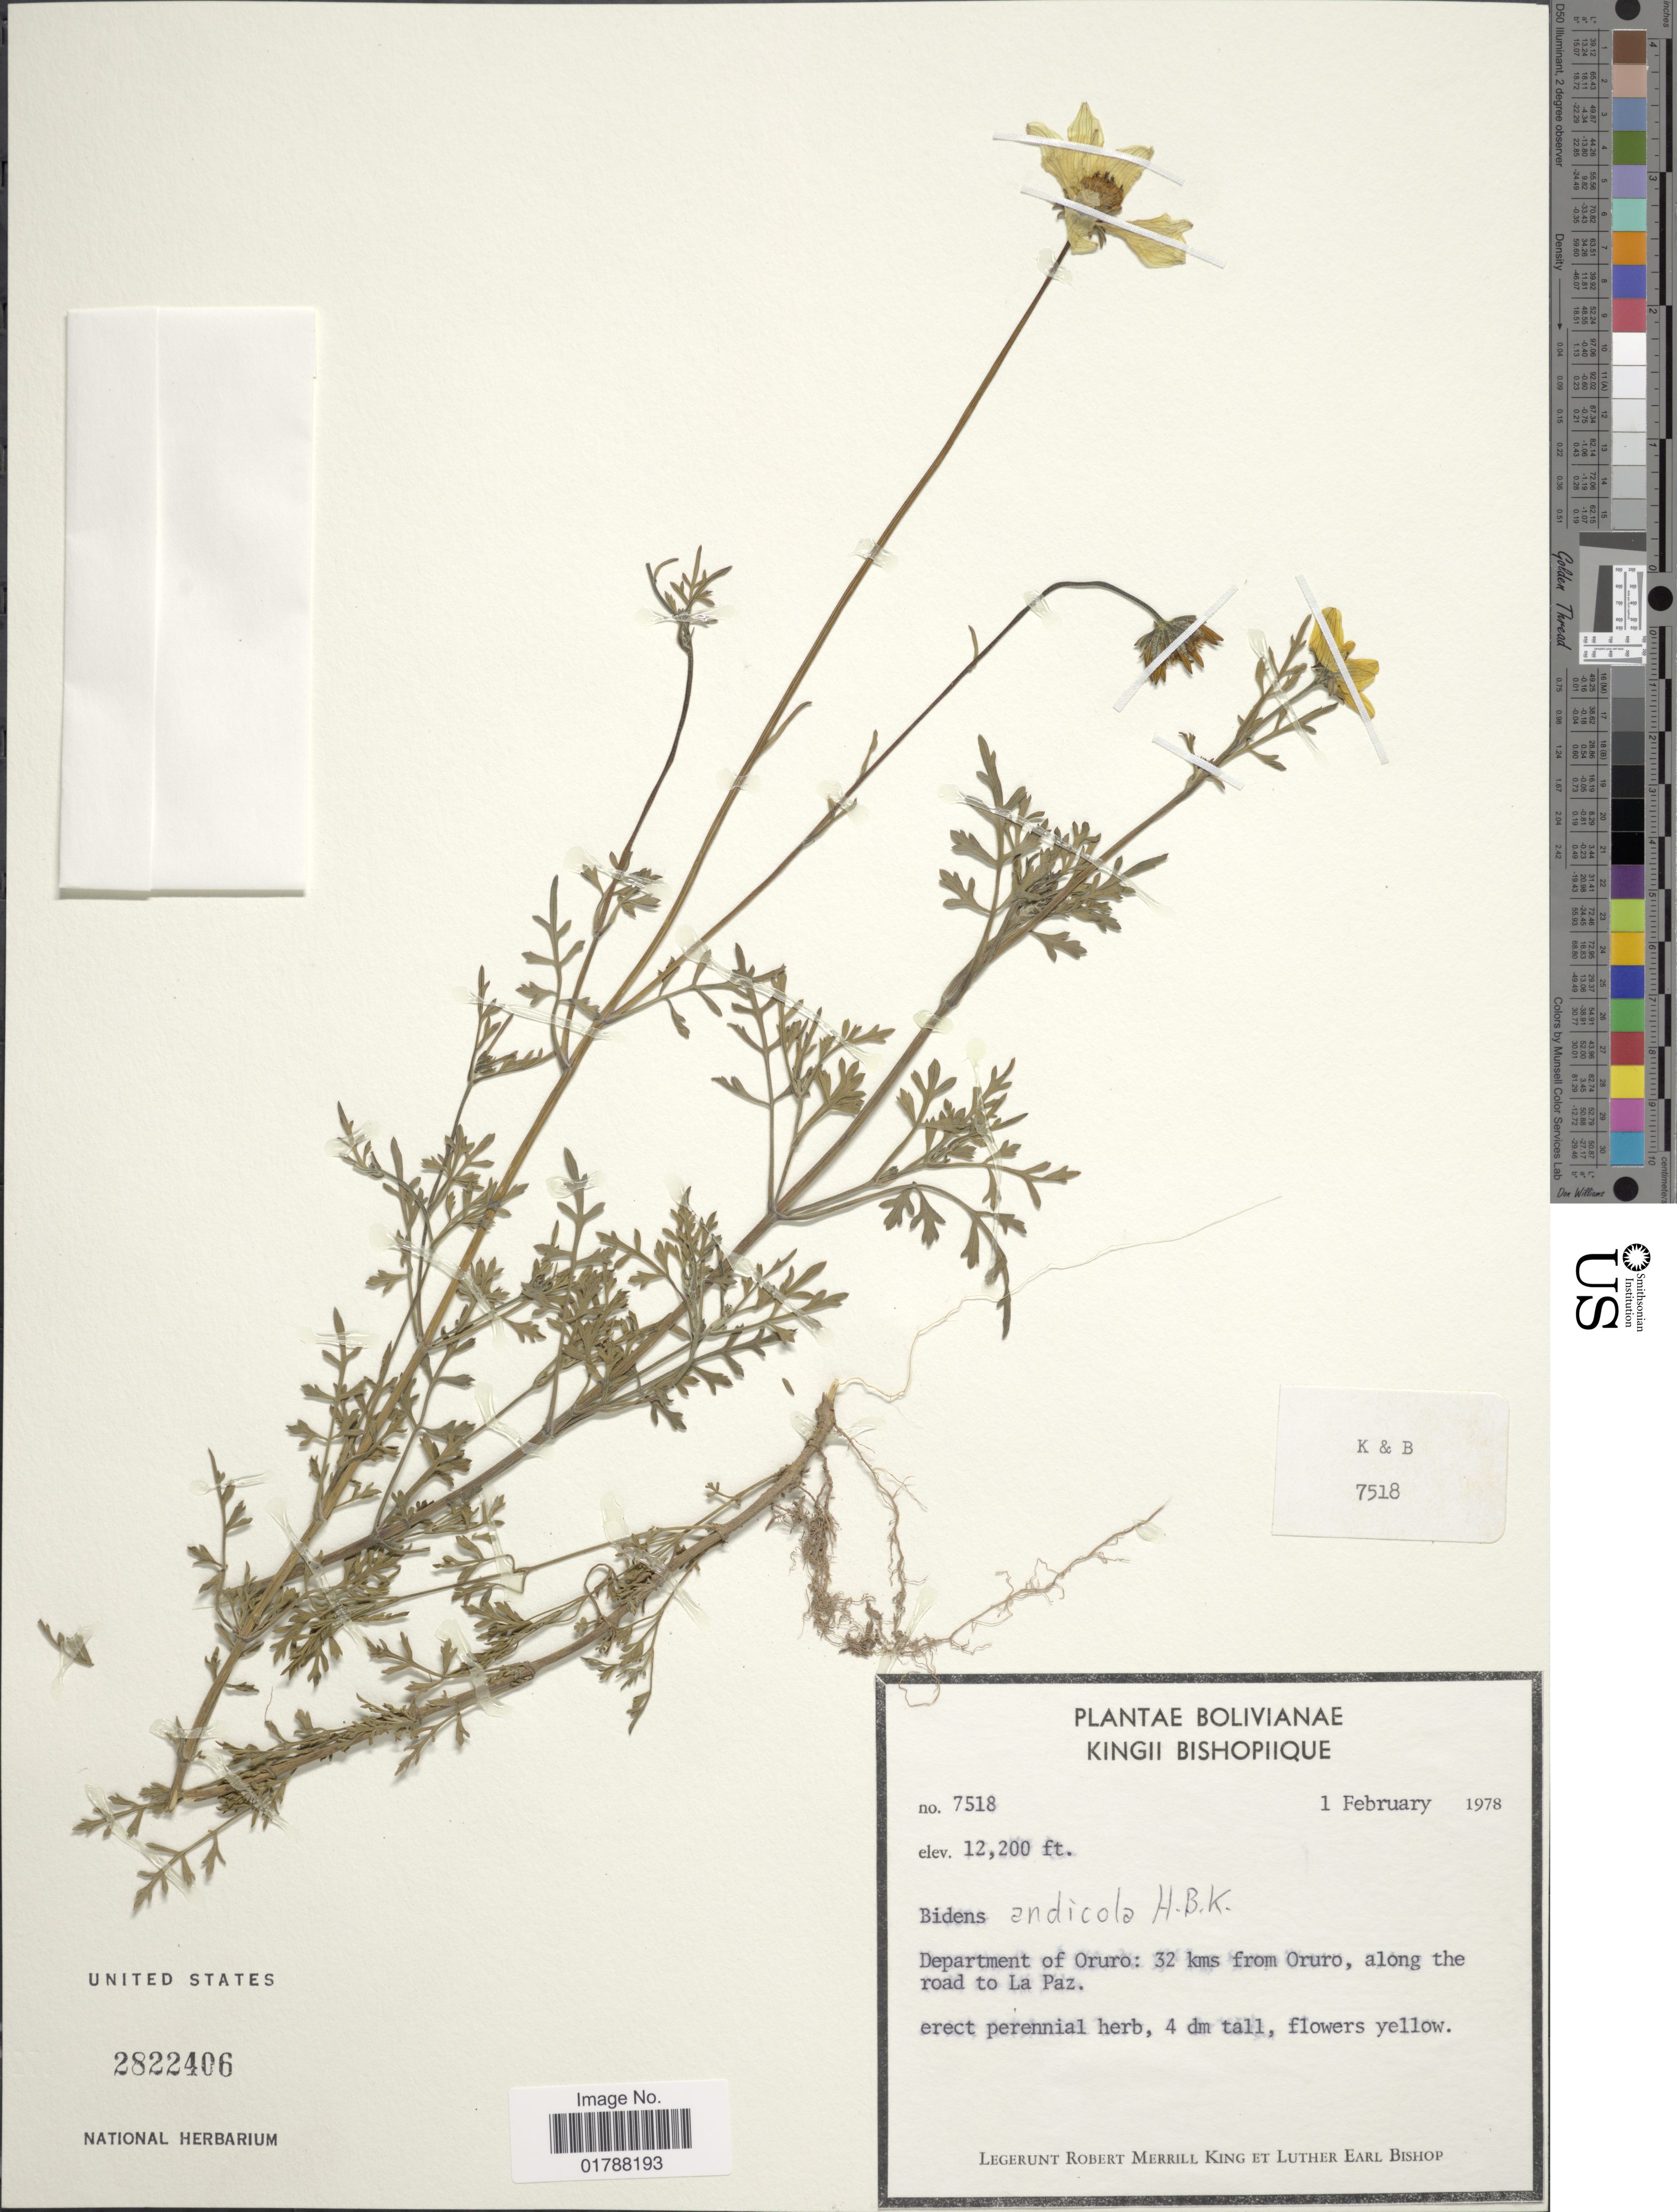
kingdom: Plantae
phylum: Tracheophyta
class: Magnoliopsida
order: Asterales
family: Asteraceae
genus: Bidens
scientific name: Bidens andicola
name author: Kunth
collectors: R. M. King & L. E. Bishop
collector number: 7518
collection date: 1978-02-01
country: Bolivia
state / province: Oruro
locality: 32 kms from Oruro, along the road to La Paz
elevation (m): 3719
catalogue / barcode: US 2822406